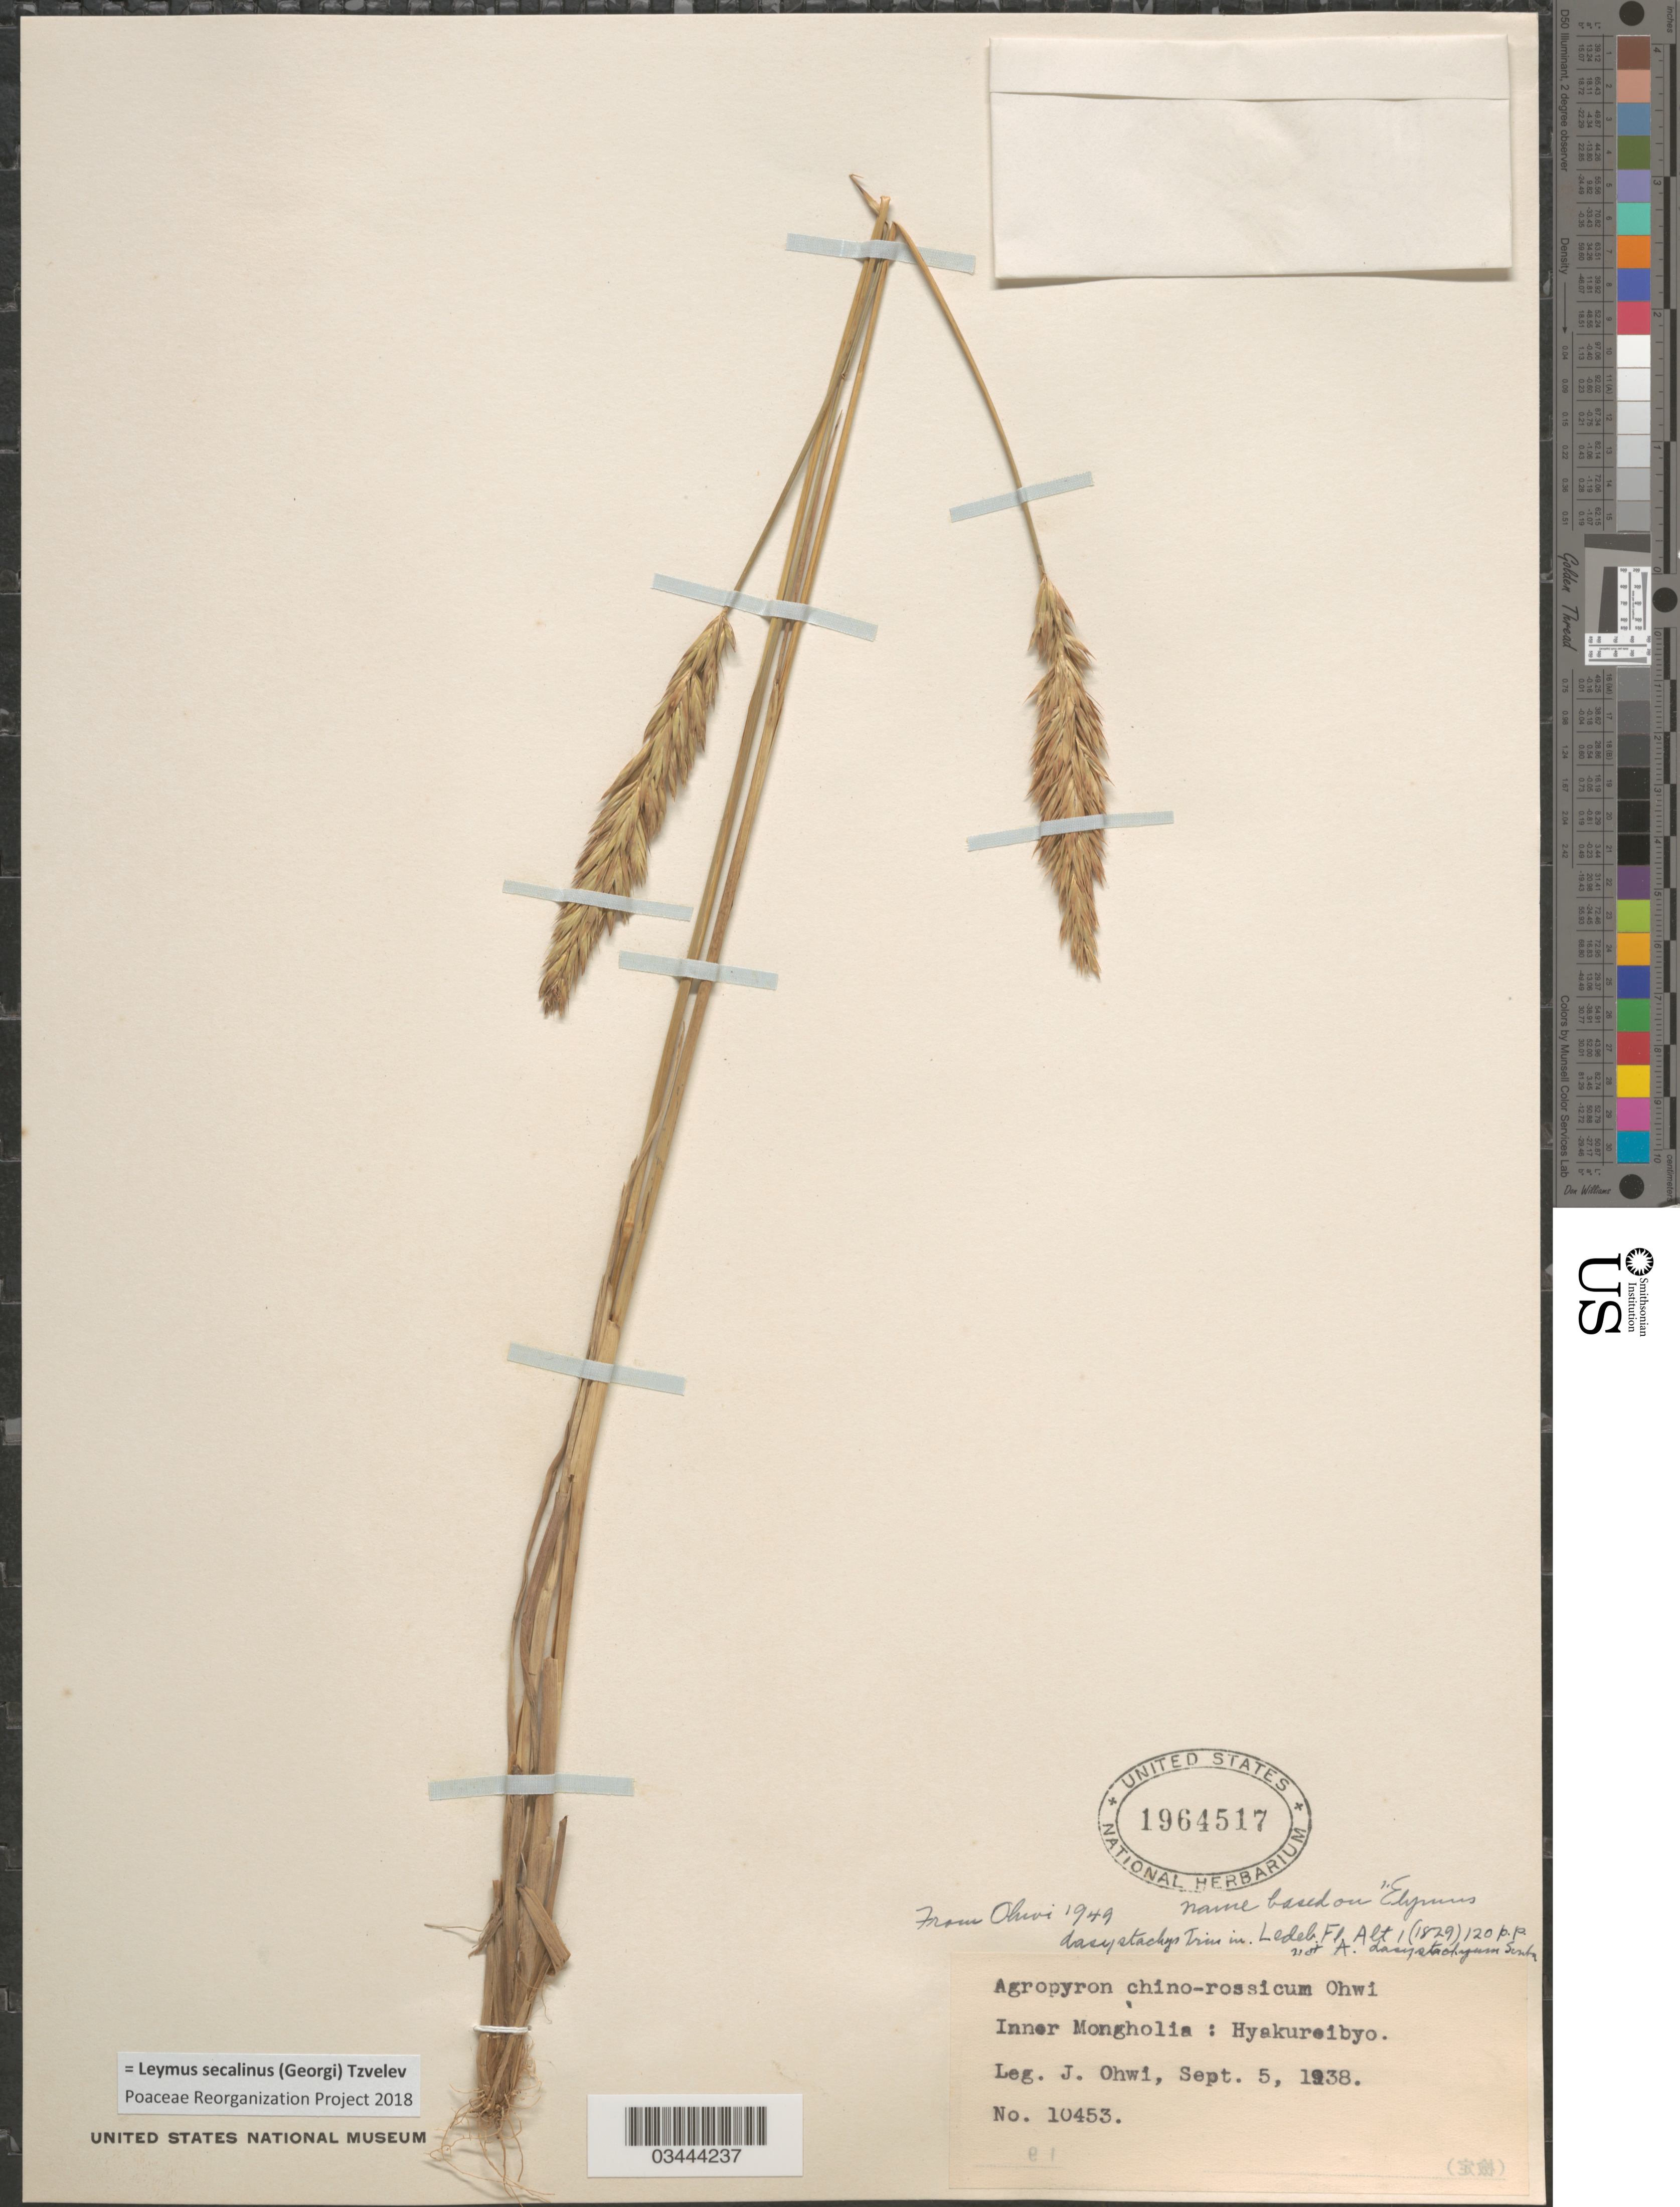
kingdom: Plantae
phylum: Tracheophyta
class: Liliopsida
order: Poales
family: Poaceae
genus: Leymus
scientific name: Leymus secalinus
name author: (Georgi) Tzvelev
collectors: J. Ohwi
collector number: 10453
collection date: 1938-09-05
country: China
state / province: Nei Monggol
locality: Inner Mongholia: Hyakureibyo.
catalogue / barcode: US 1964517